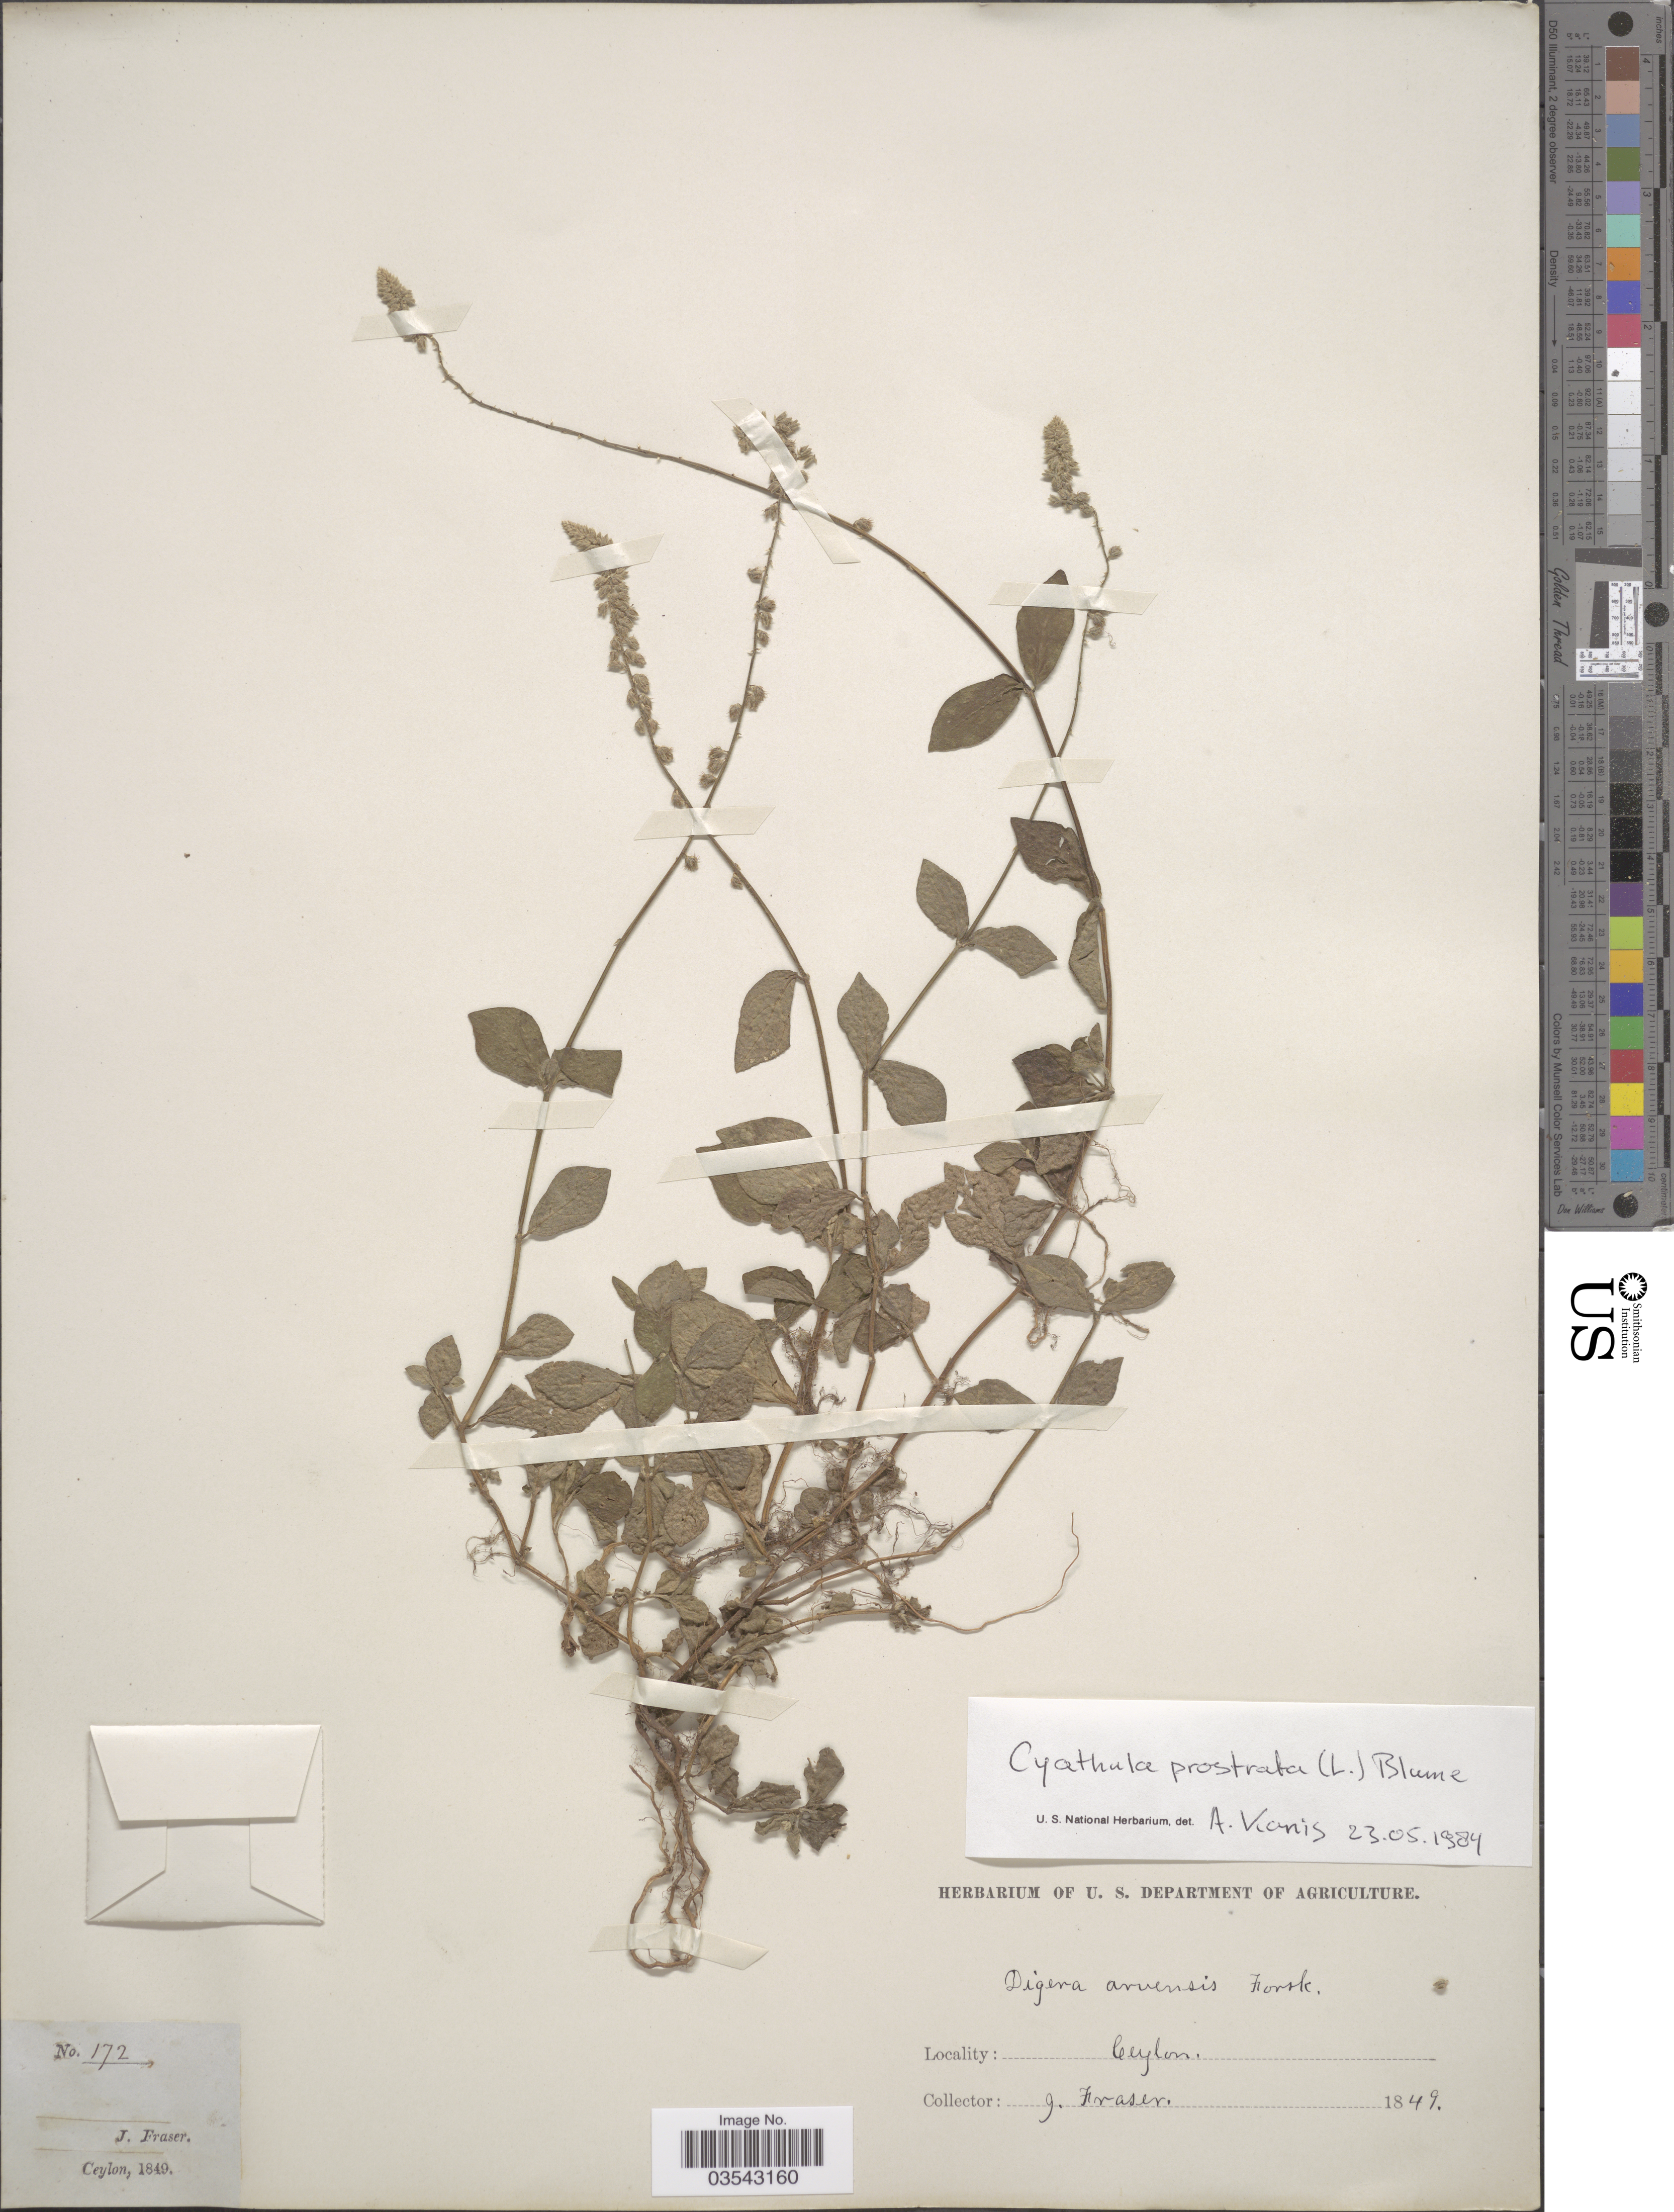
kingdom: Plantae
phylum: Tracheophyta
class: Magnoliopsida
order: Caryophyllales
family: Amaranthaceae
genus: Cyathula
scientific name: Cyathula prostrata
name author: (L.) Blume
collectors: J. Fraser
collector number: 172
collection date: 1849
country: Sri Lanka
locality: Ceylon.